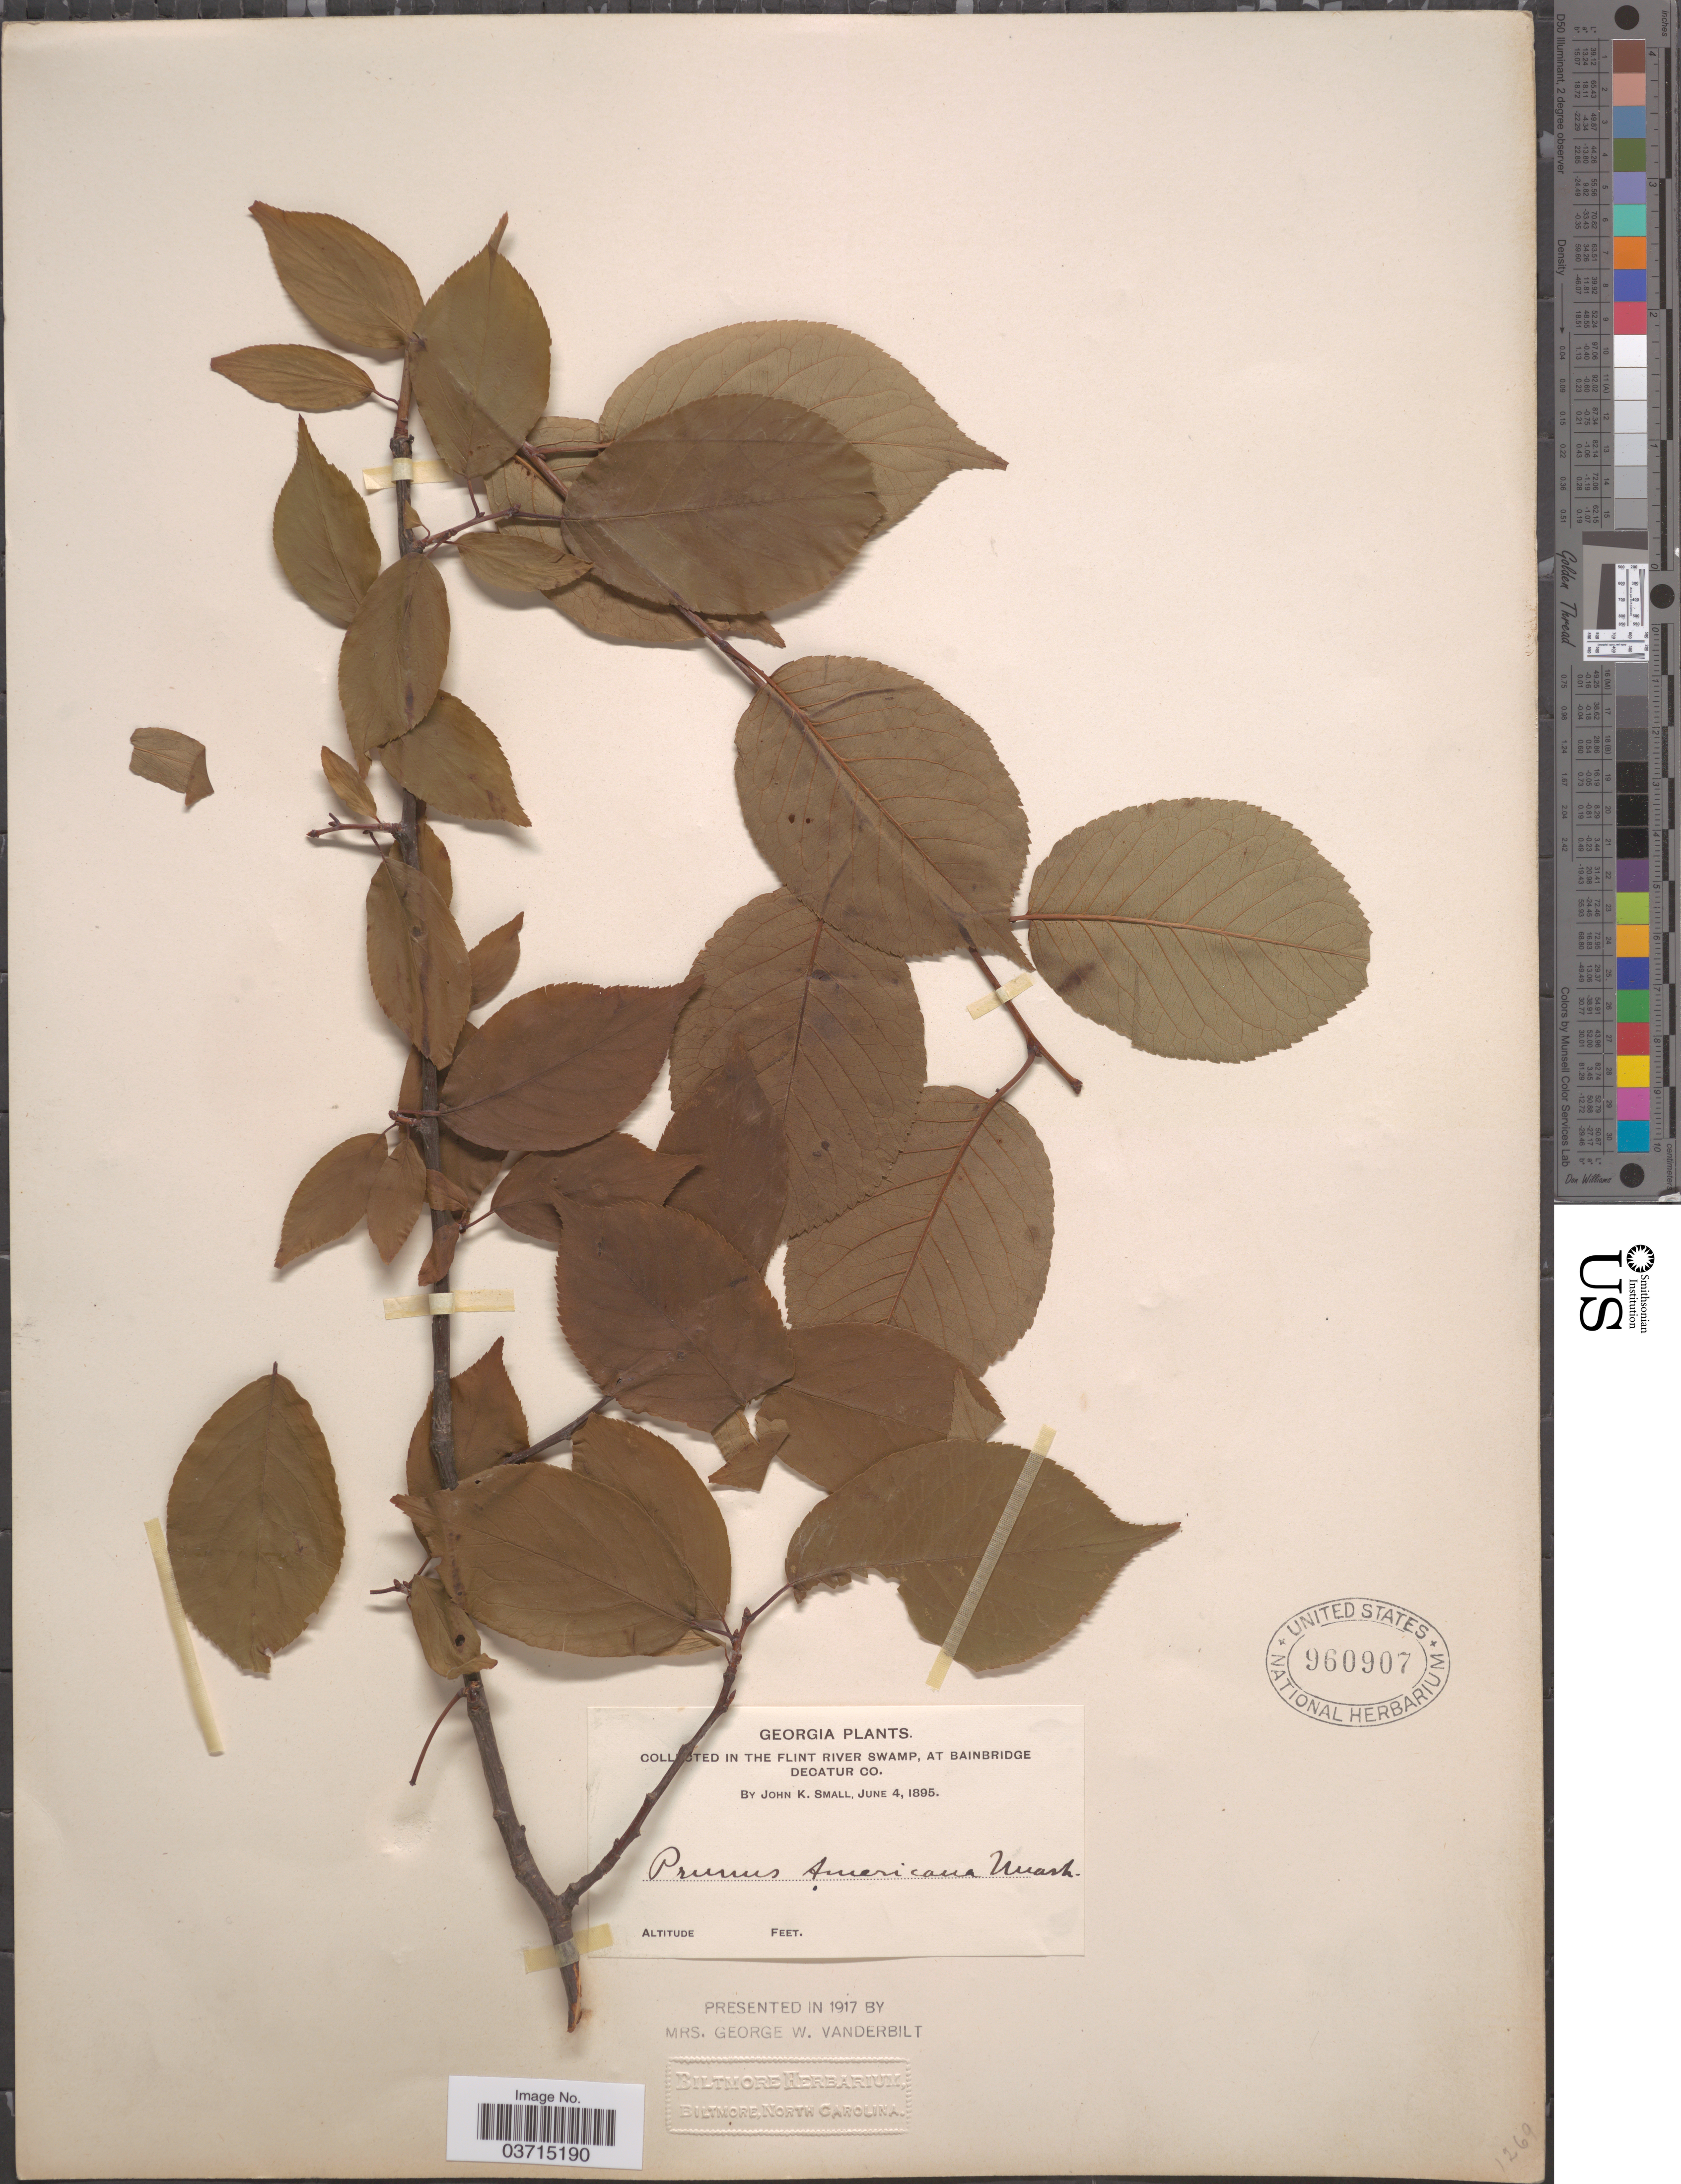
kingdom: Plantae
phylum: Tracheophyta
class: Magnoliopsida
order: Rosales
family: Rosaceae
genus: Prunus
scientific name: Prunus americana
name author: Marshall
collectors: J. K. Small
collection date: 1895-06-04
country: United States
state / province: Georgia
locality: In the Flint River Swamp, at Bainbridge Decatur Co.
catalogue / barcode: US 96907